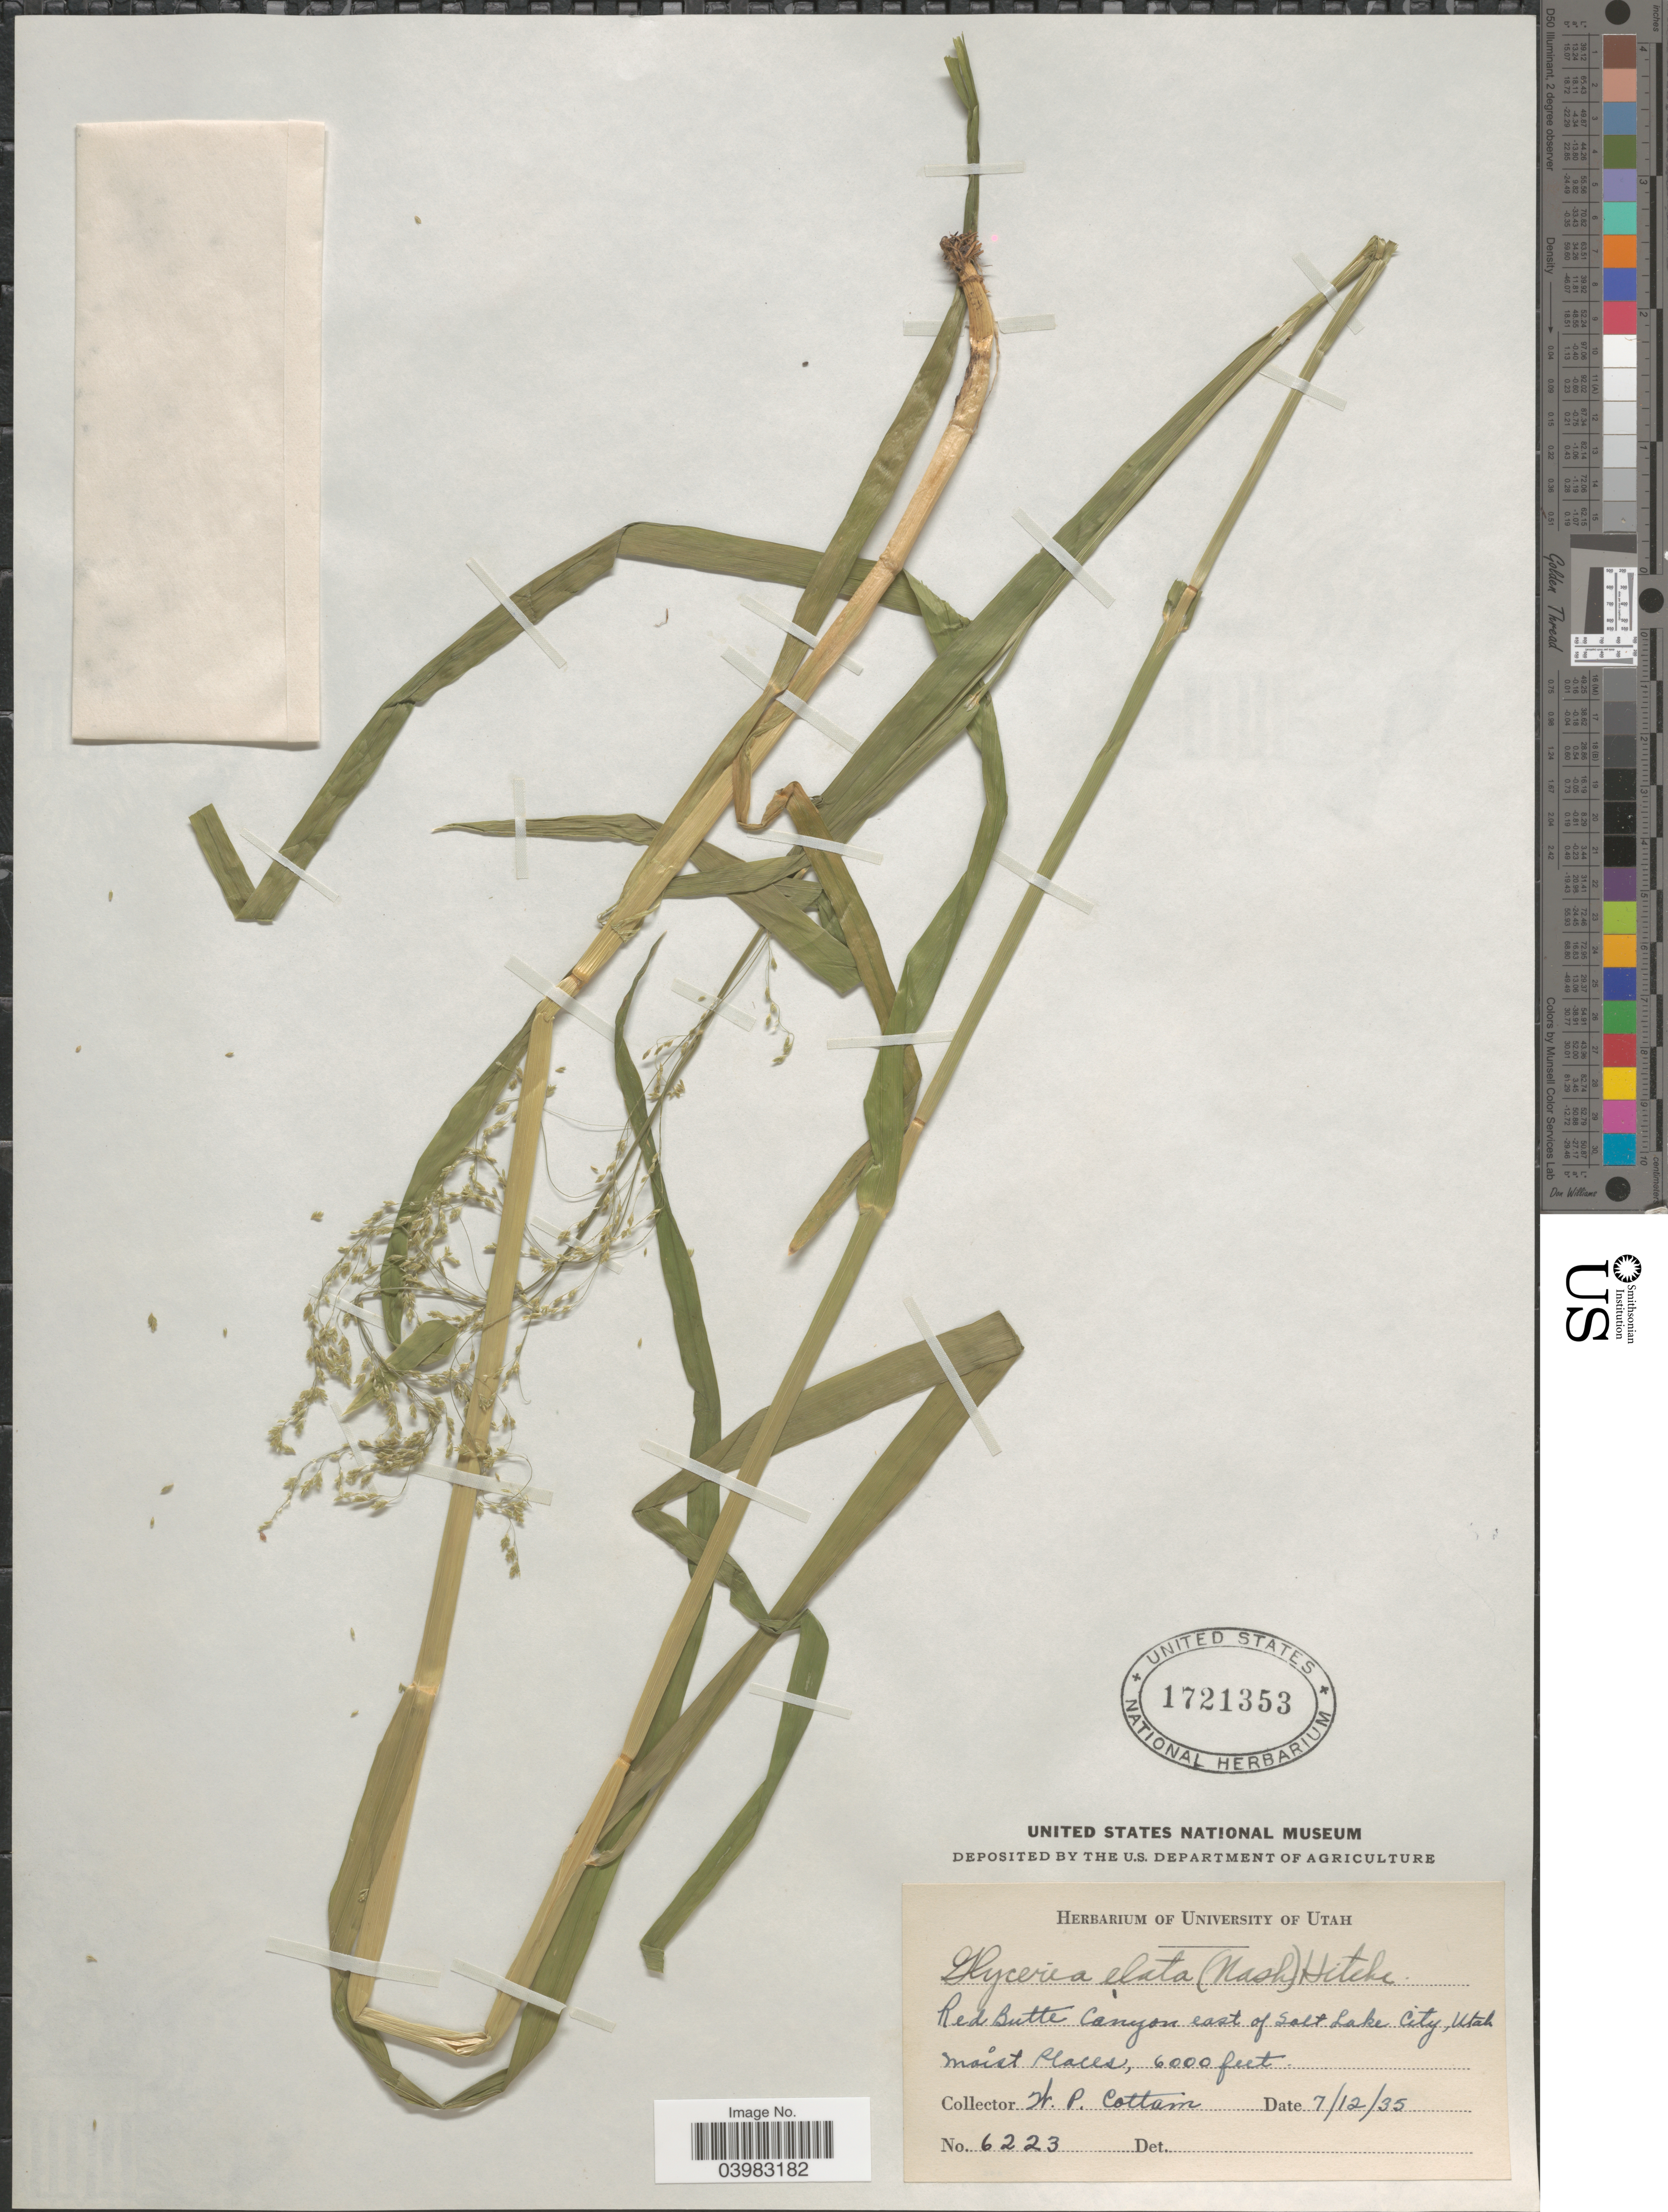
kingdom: Plantae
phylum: Tracheophyta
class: Liliopsida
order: Poales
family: Poaceae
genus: Glyceria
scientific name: Glyceria elata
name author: (Nash) M.E. Jones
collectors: W. Cottam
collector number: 6223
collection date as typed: Transcribed d/m/y: 12/7/35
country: United States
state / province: Utah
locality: Red Butte Canyon east of Salt Lake City.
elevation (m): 1829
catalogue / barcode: US 1721353